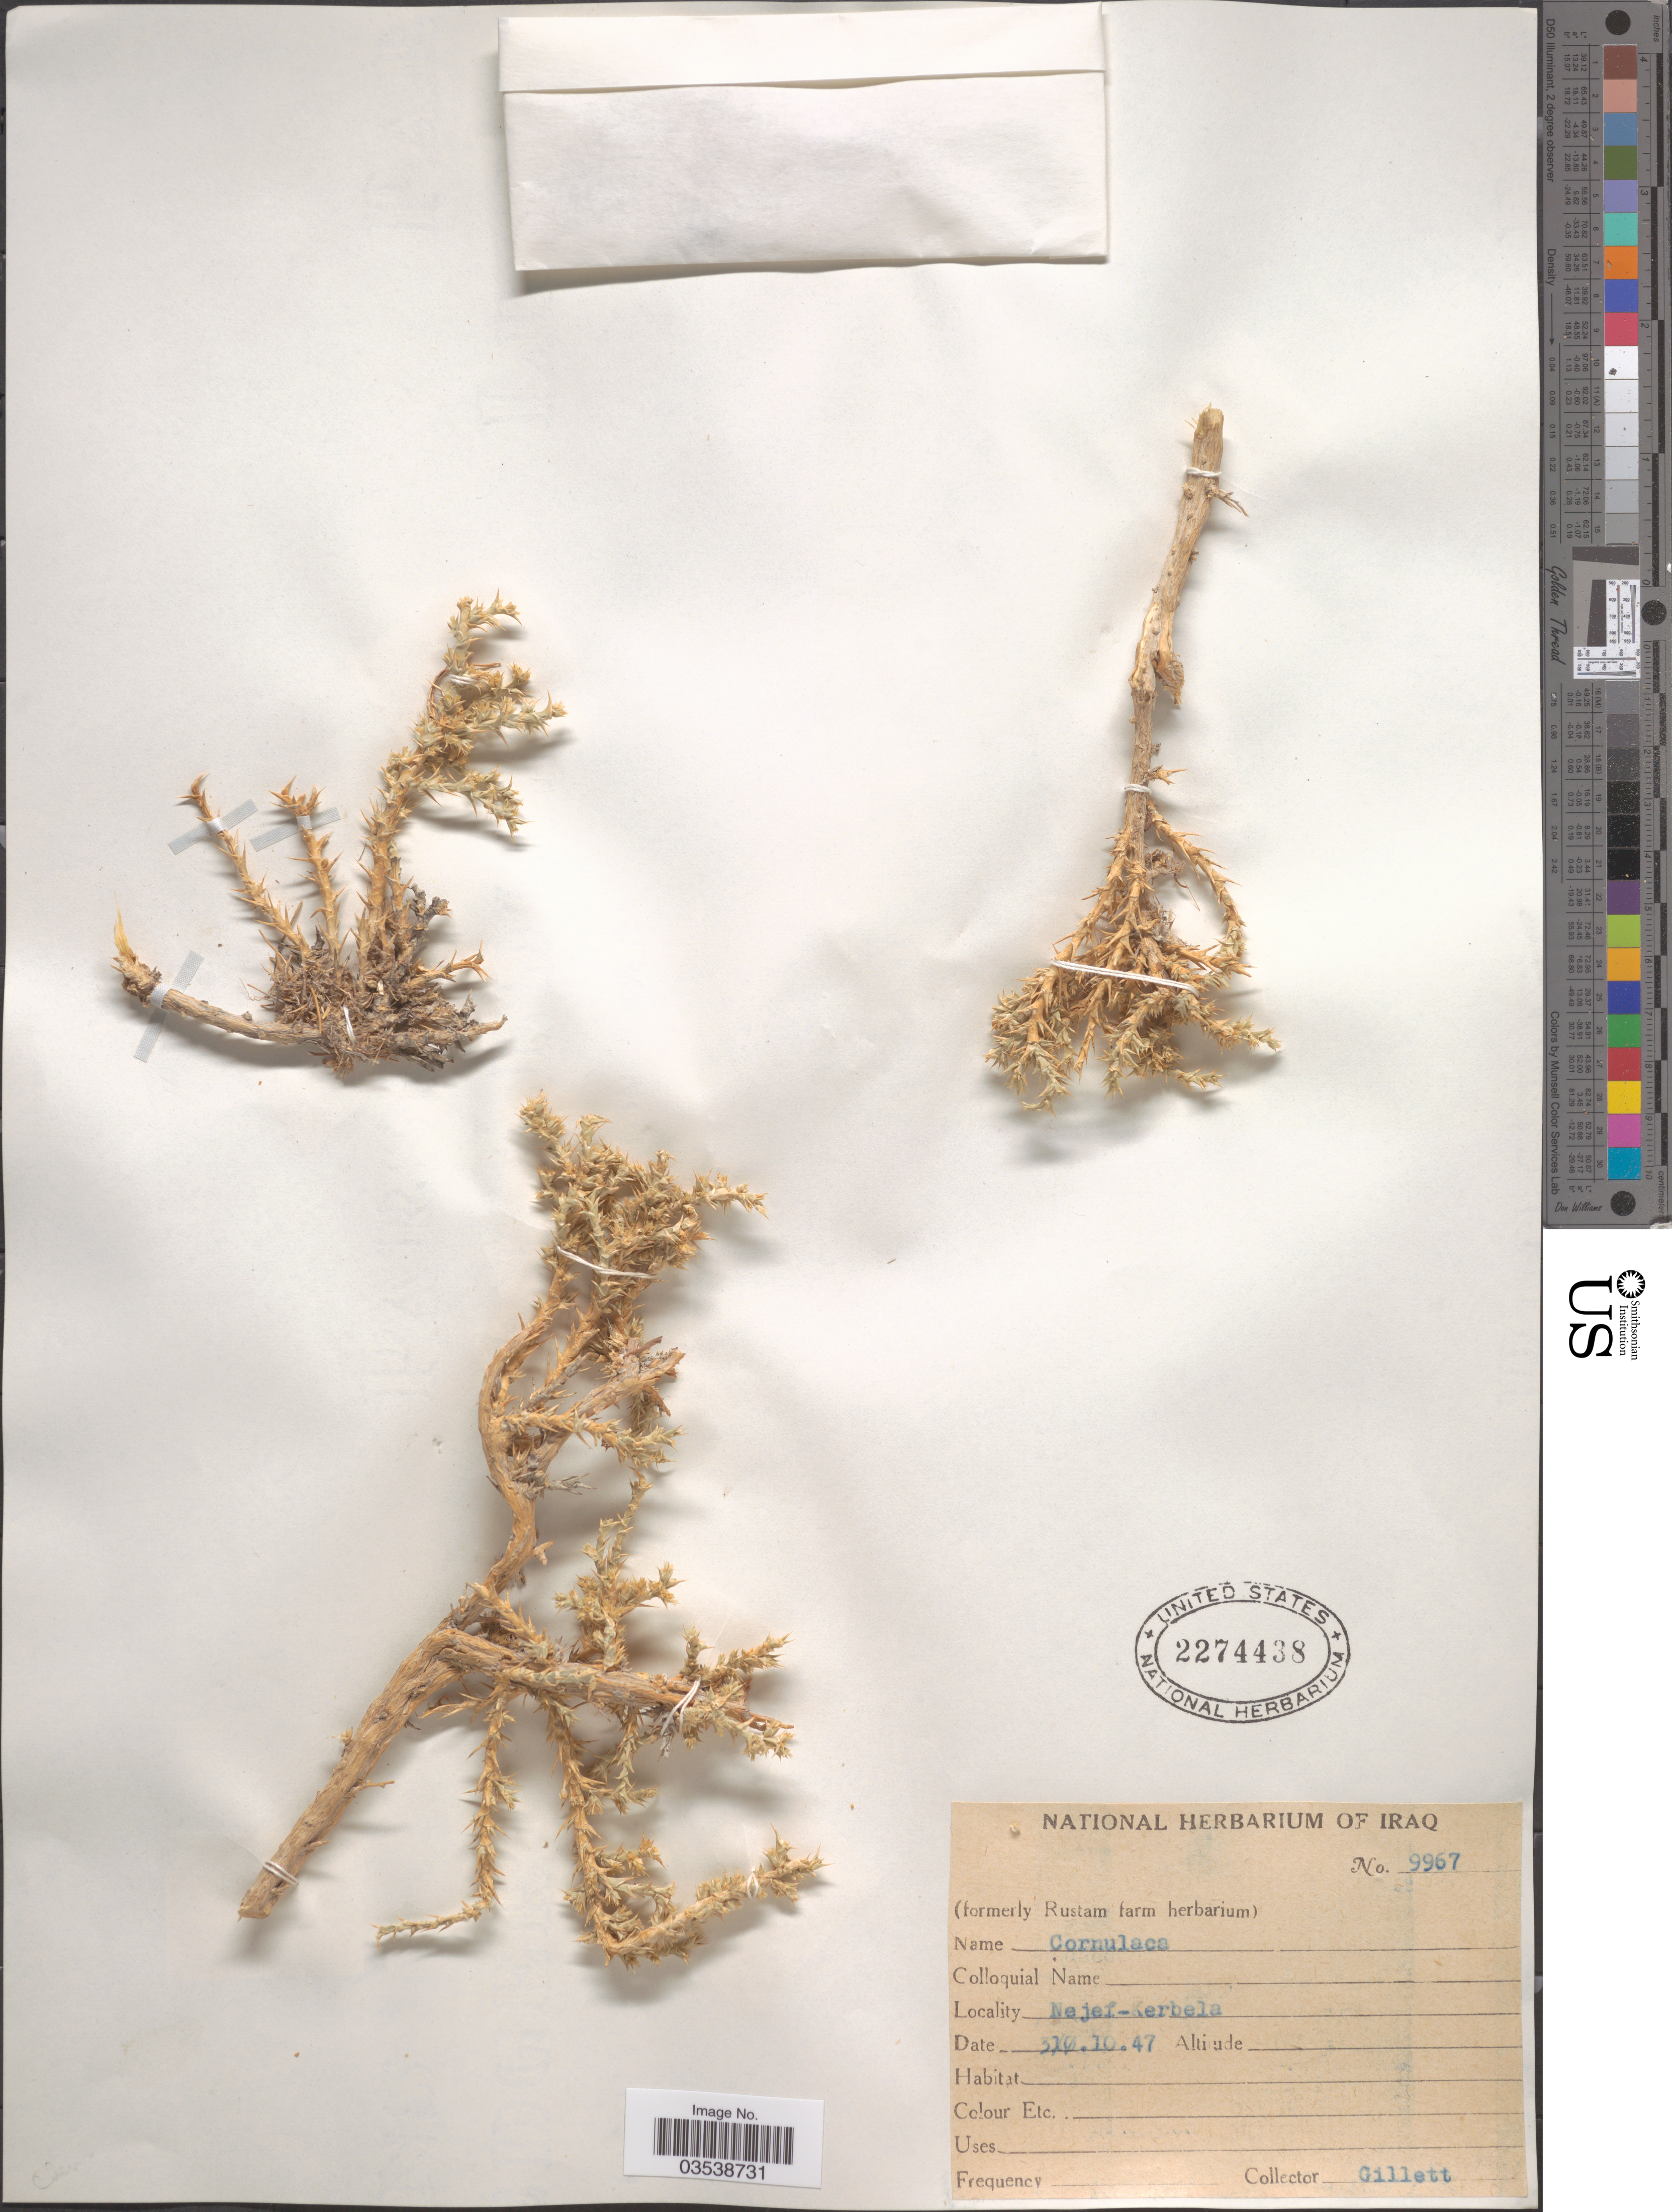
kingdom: Plantae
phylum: Tracheophyta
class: Magnoliopsida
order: Caryophyllales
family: Amaranthaceae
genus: Cornulaca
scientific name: Cornulaca sp.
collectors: Gillett, --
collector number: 9967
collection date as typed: Transcribed d/m/y: 31/10/47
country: Iraq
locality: Nejef-Kerbela.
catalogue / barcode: US 2274438